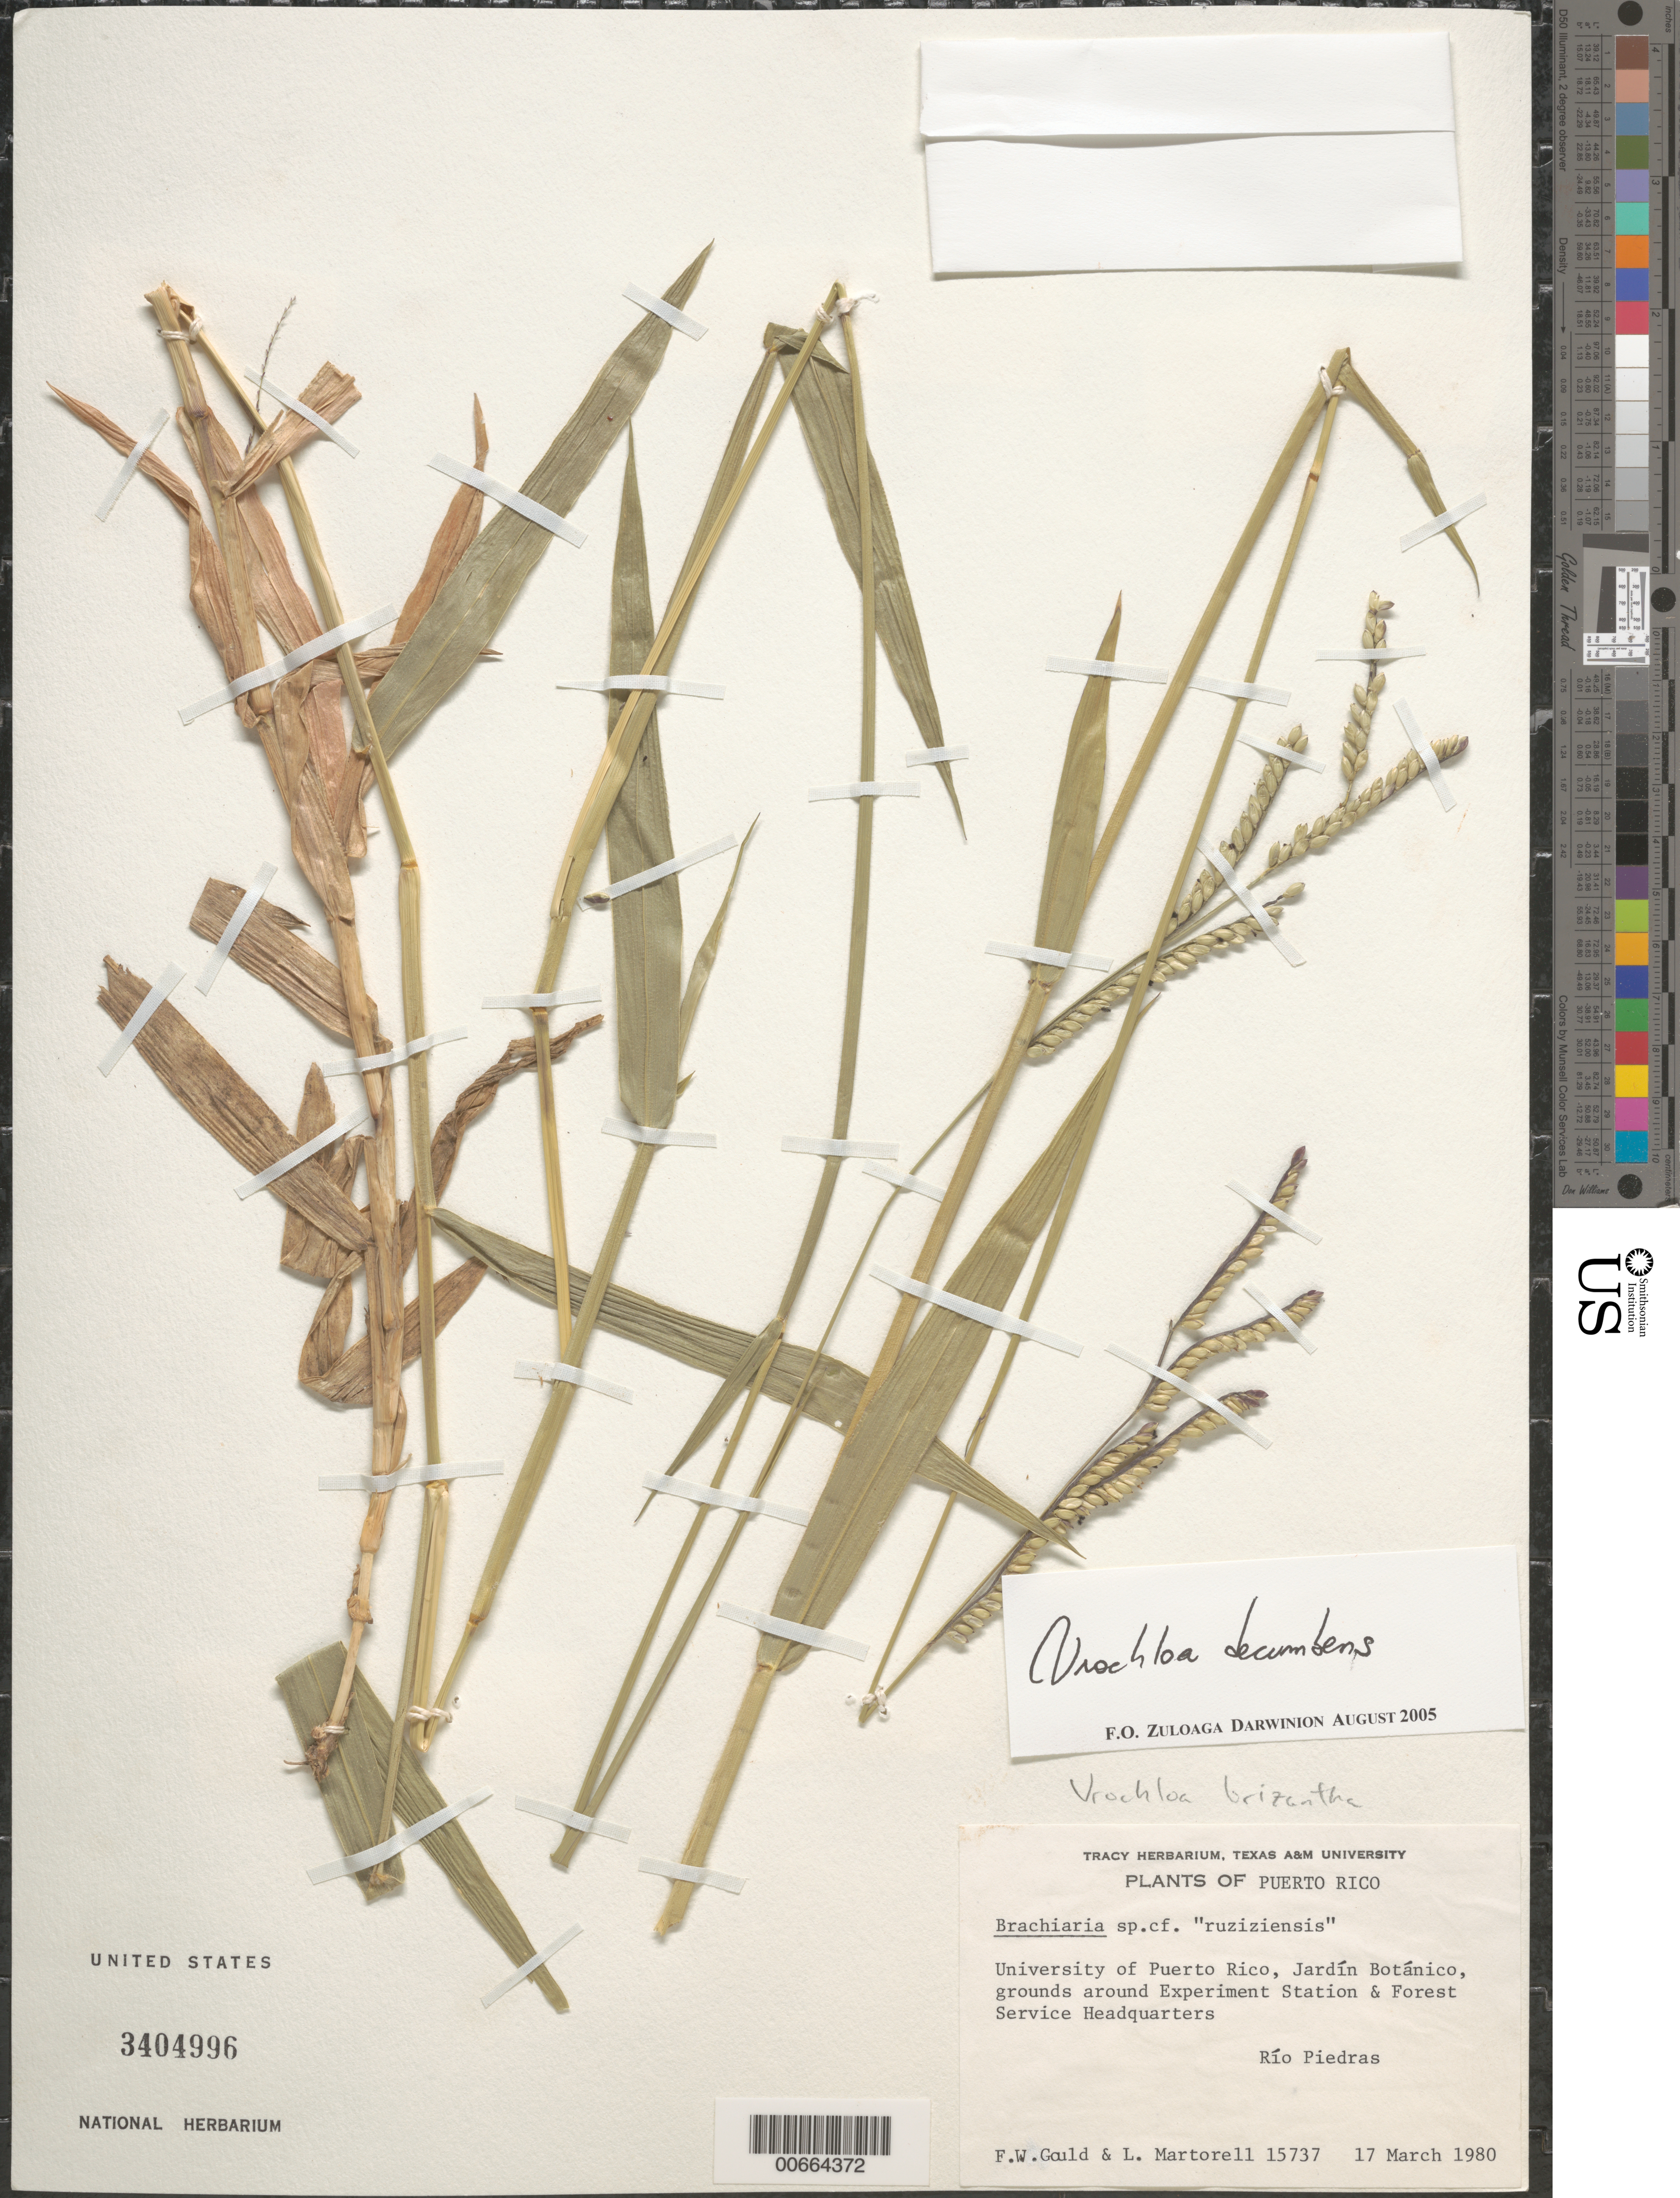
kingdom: Plantae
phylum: Tracheophyta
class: Liliopsida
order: Poales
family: Poaceae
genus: Urochloa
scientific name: Urochloa ruziziensis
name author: (R. Germ. & C.M. Evrard) Crins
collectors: F. W. Gould & L. Martorell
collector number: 15737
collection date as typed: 17 Mar 1980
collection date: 1980-03-17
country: Puerto Rico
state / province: San Juan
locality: Univ. of Puerto Rico, Jardín Botánico, grounds around Exp. Station & Forest Service Headquarters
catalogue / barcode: US 3404996